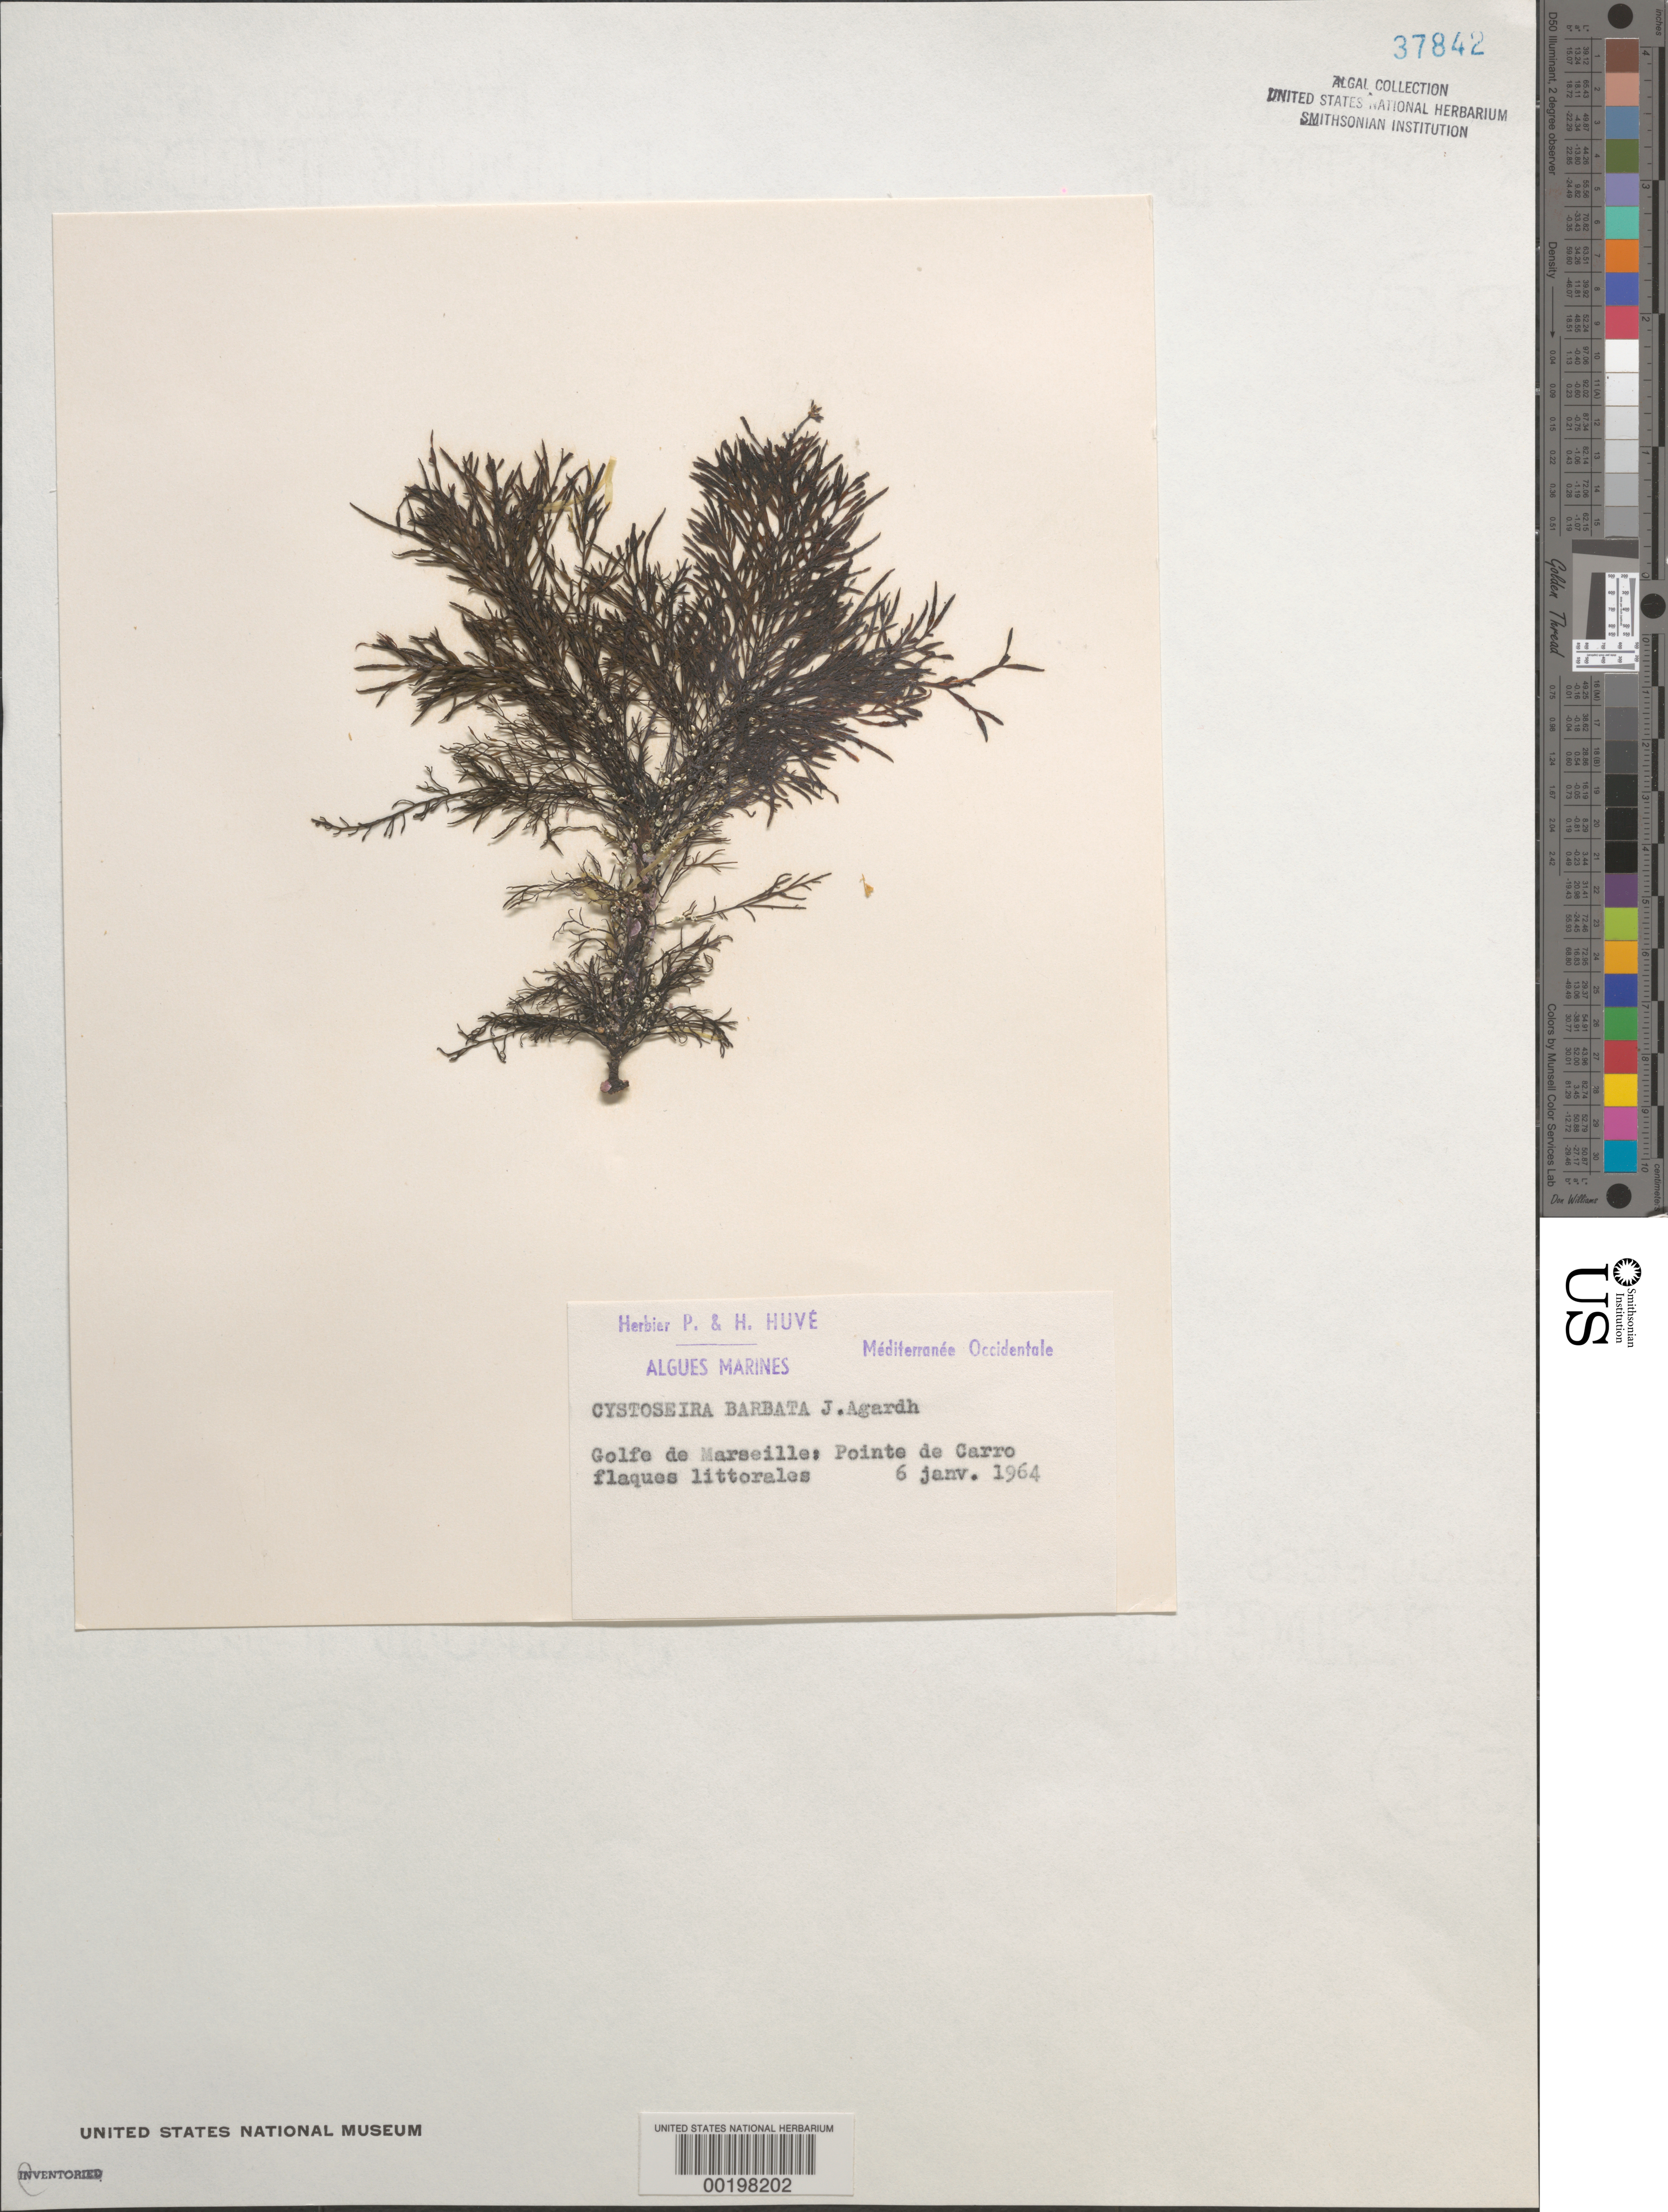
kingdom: Chromista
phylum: Ochrophyta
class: Phaeophyceae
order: Fucales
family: Sargassaceae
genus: Gongolaria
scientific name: Gongolaria barbata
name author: (Stackh.) Kuntze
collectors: P. Huve & H. Huve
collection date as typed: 06 Jan 1964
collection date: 1964-01-06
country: France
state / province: Provence-Alpes-Côte d'Azur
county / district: Bouches-du-Rhône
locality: Pointe de Carro, Golfe de Marseille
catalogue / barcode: US 37842